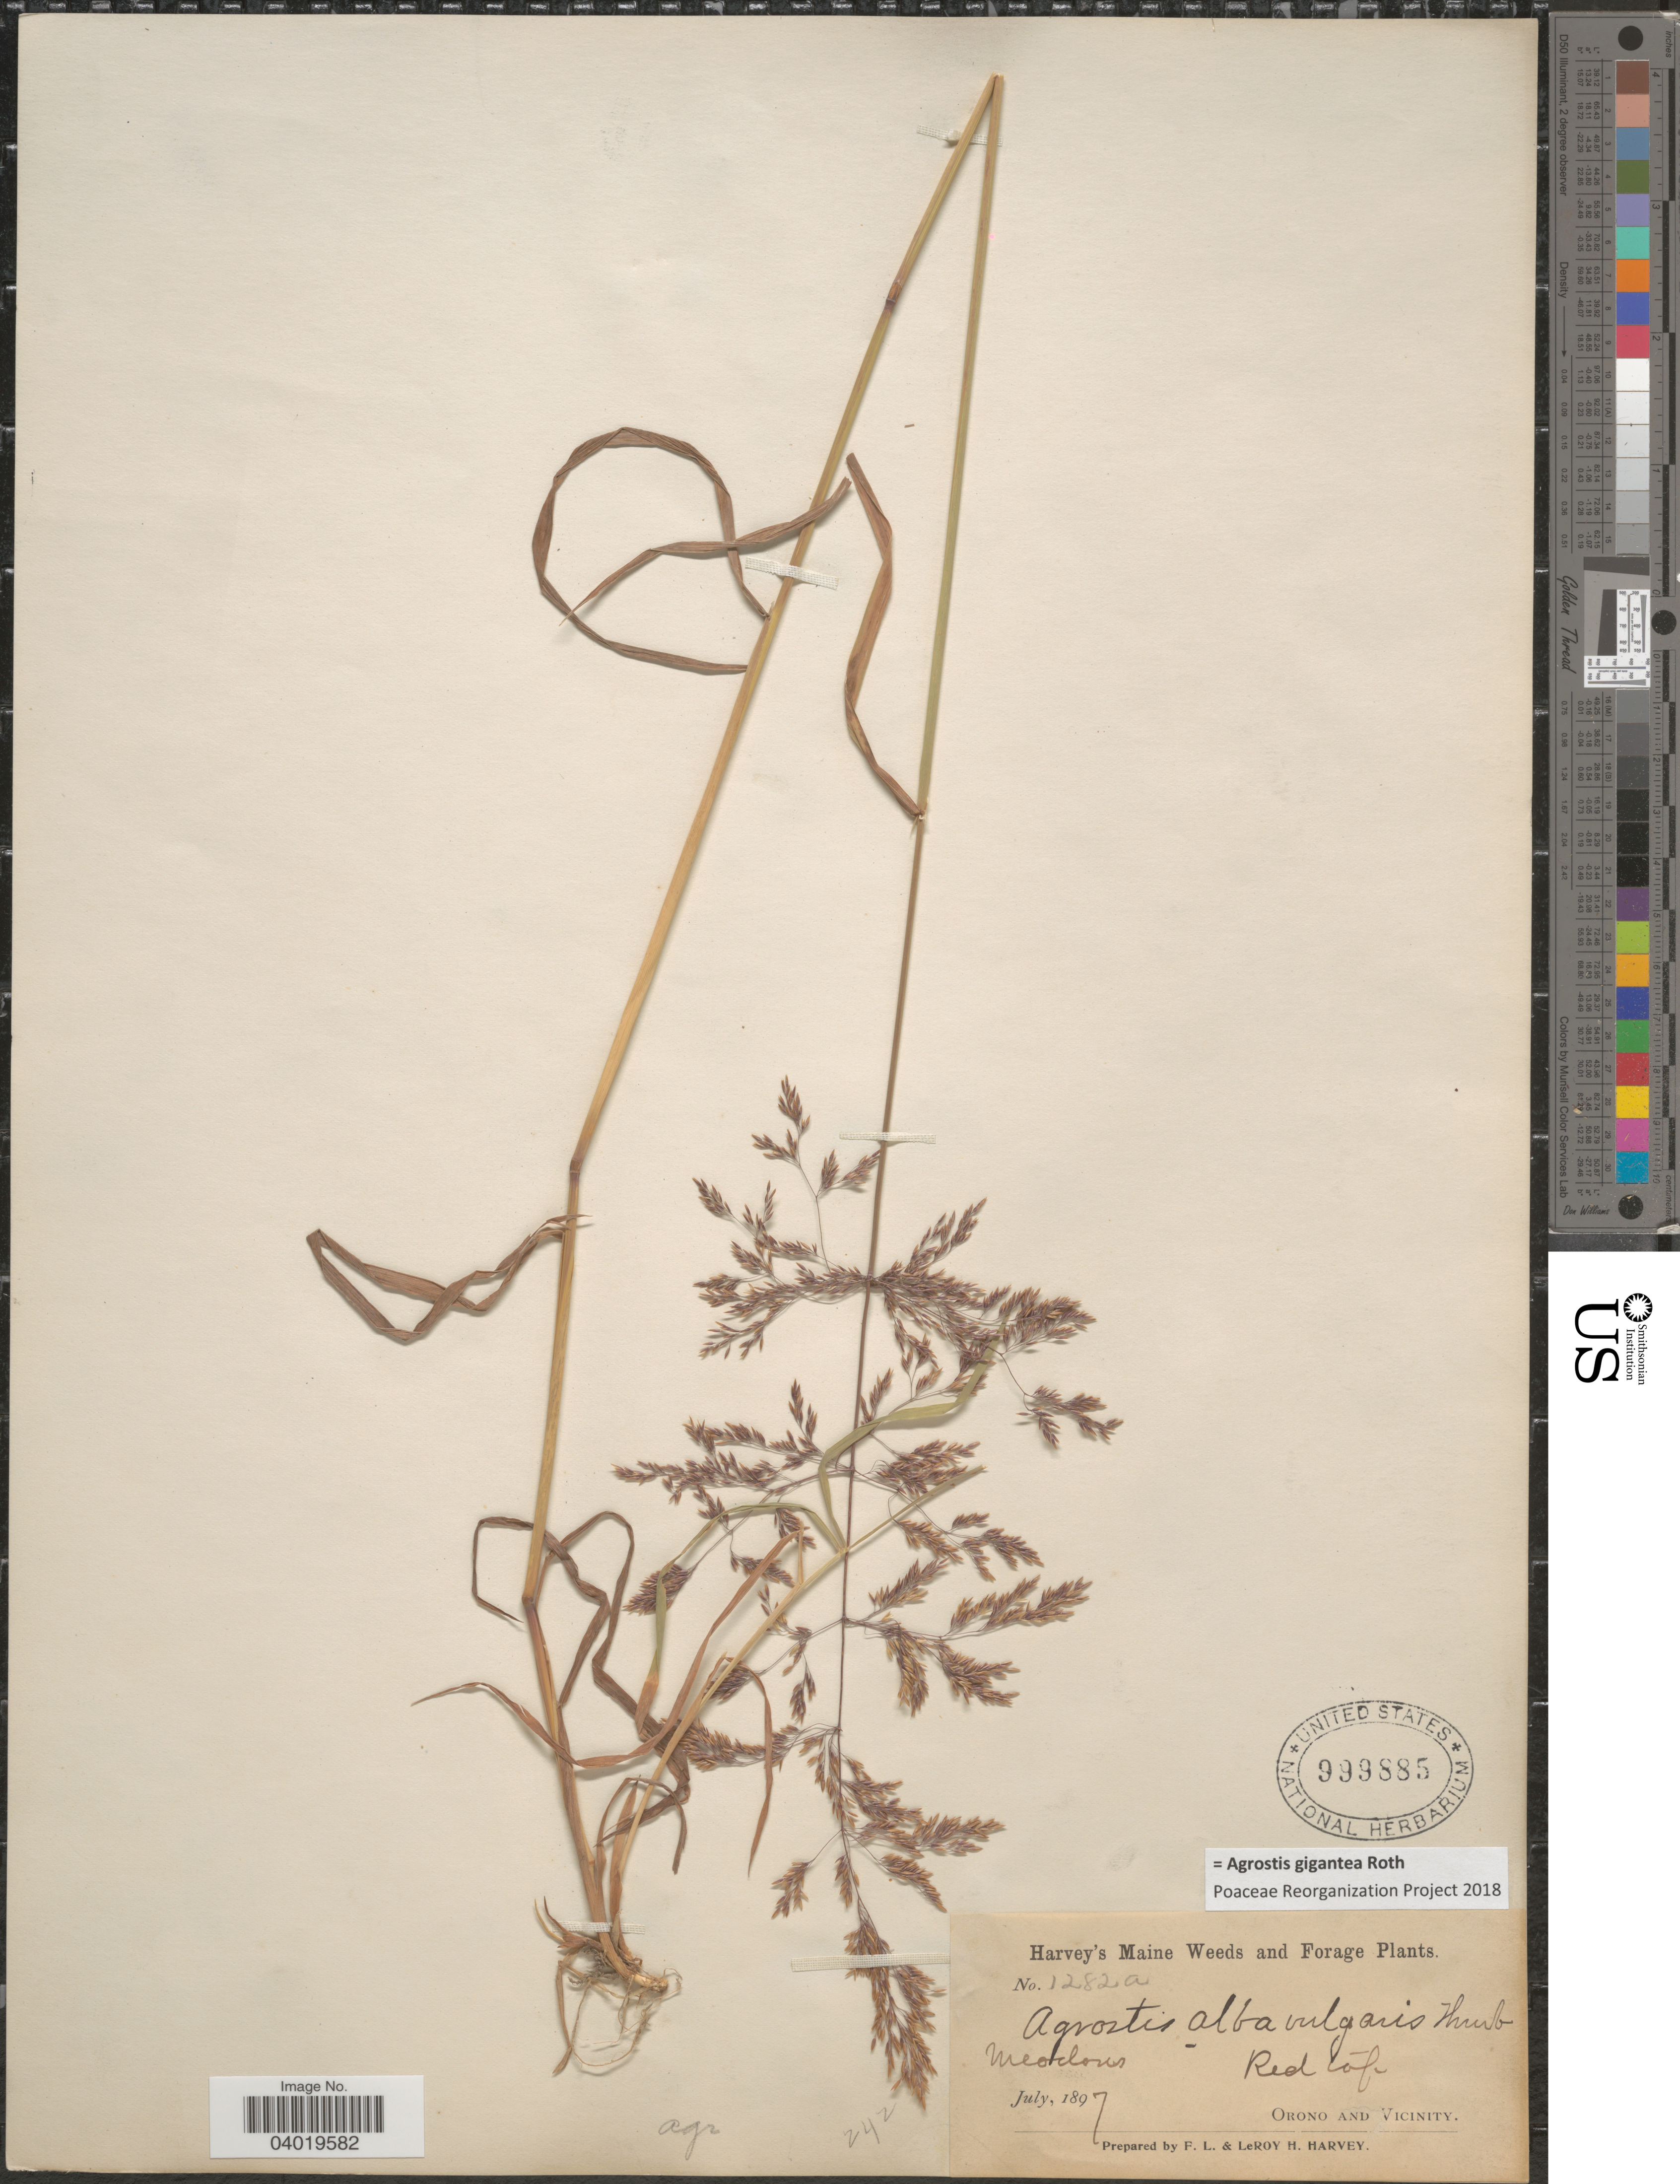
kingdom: Plantae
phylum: Tracheophyta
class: Liliopsida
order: Poales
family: Poaceae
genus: Agrostis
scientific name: Agrostis gigantea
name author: Roth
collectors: F. L. Harvey & L. H. Harvey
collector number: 1282a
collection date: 1897-07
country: United States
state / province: Maine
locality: Orono and Vicinity.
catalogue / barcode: US 999885